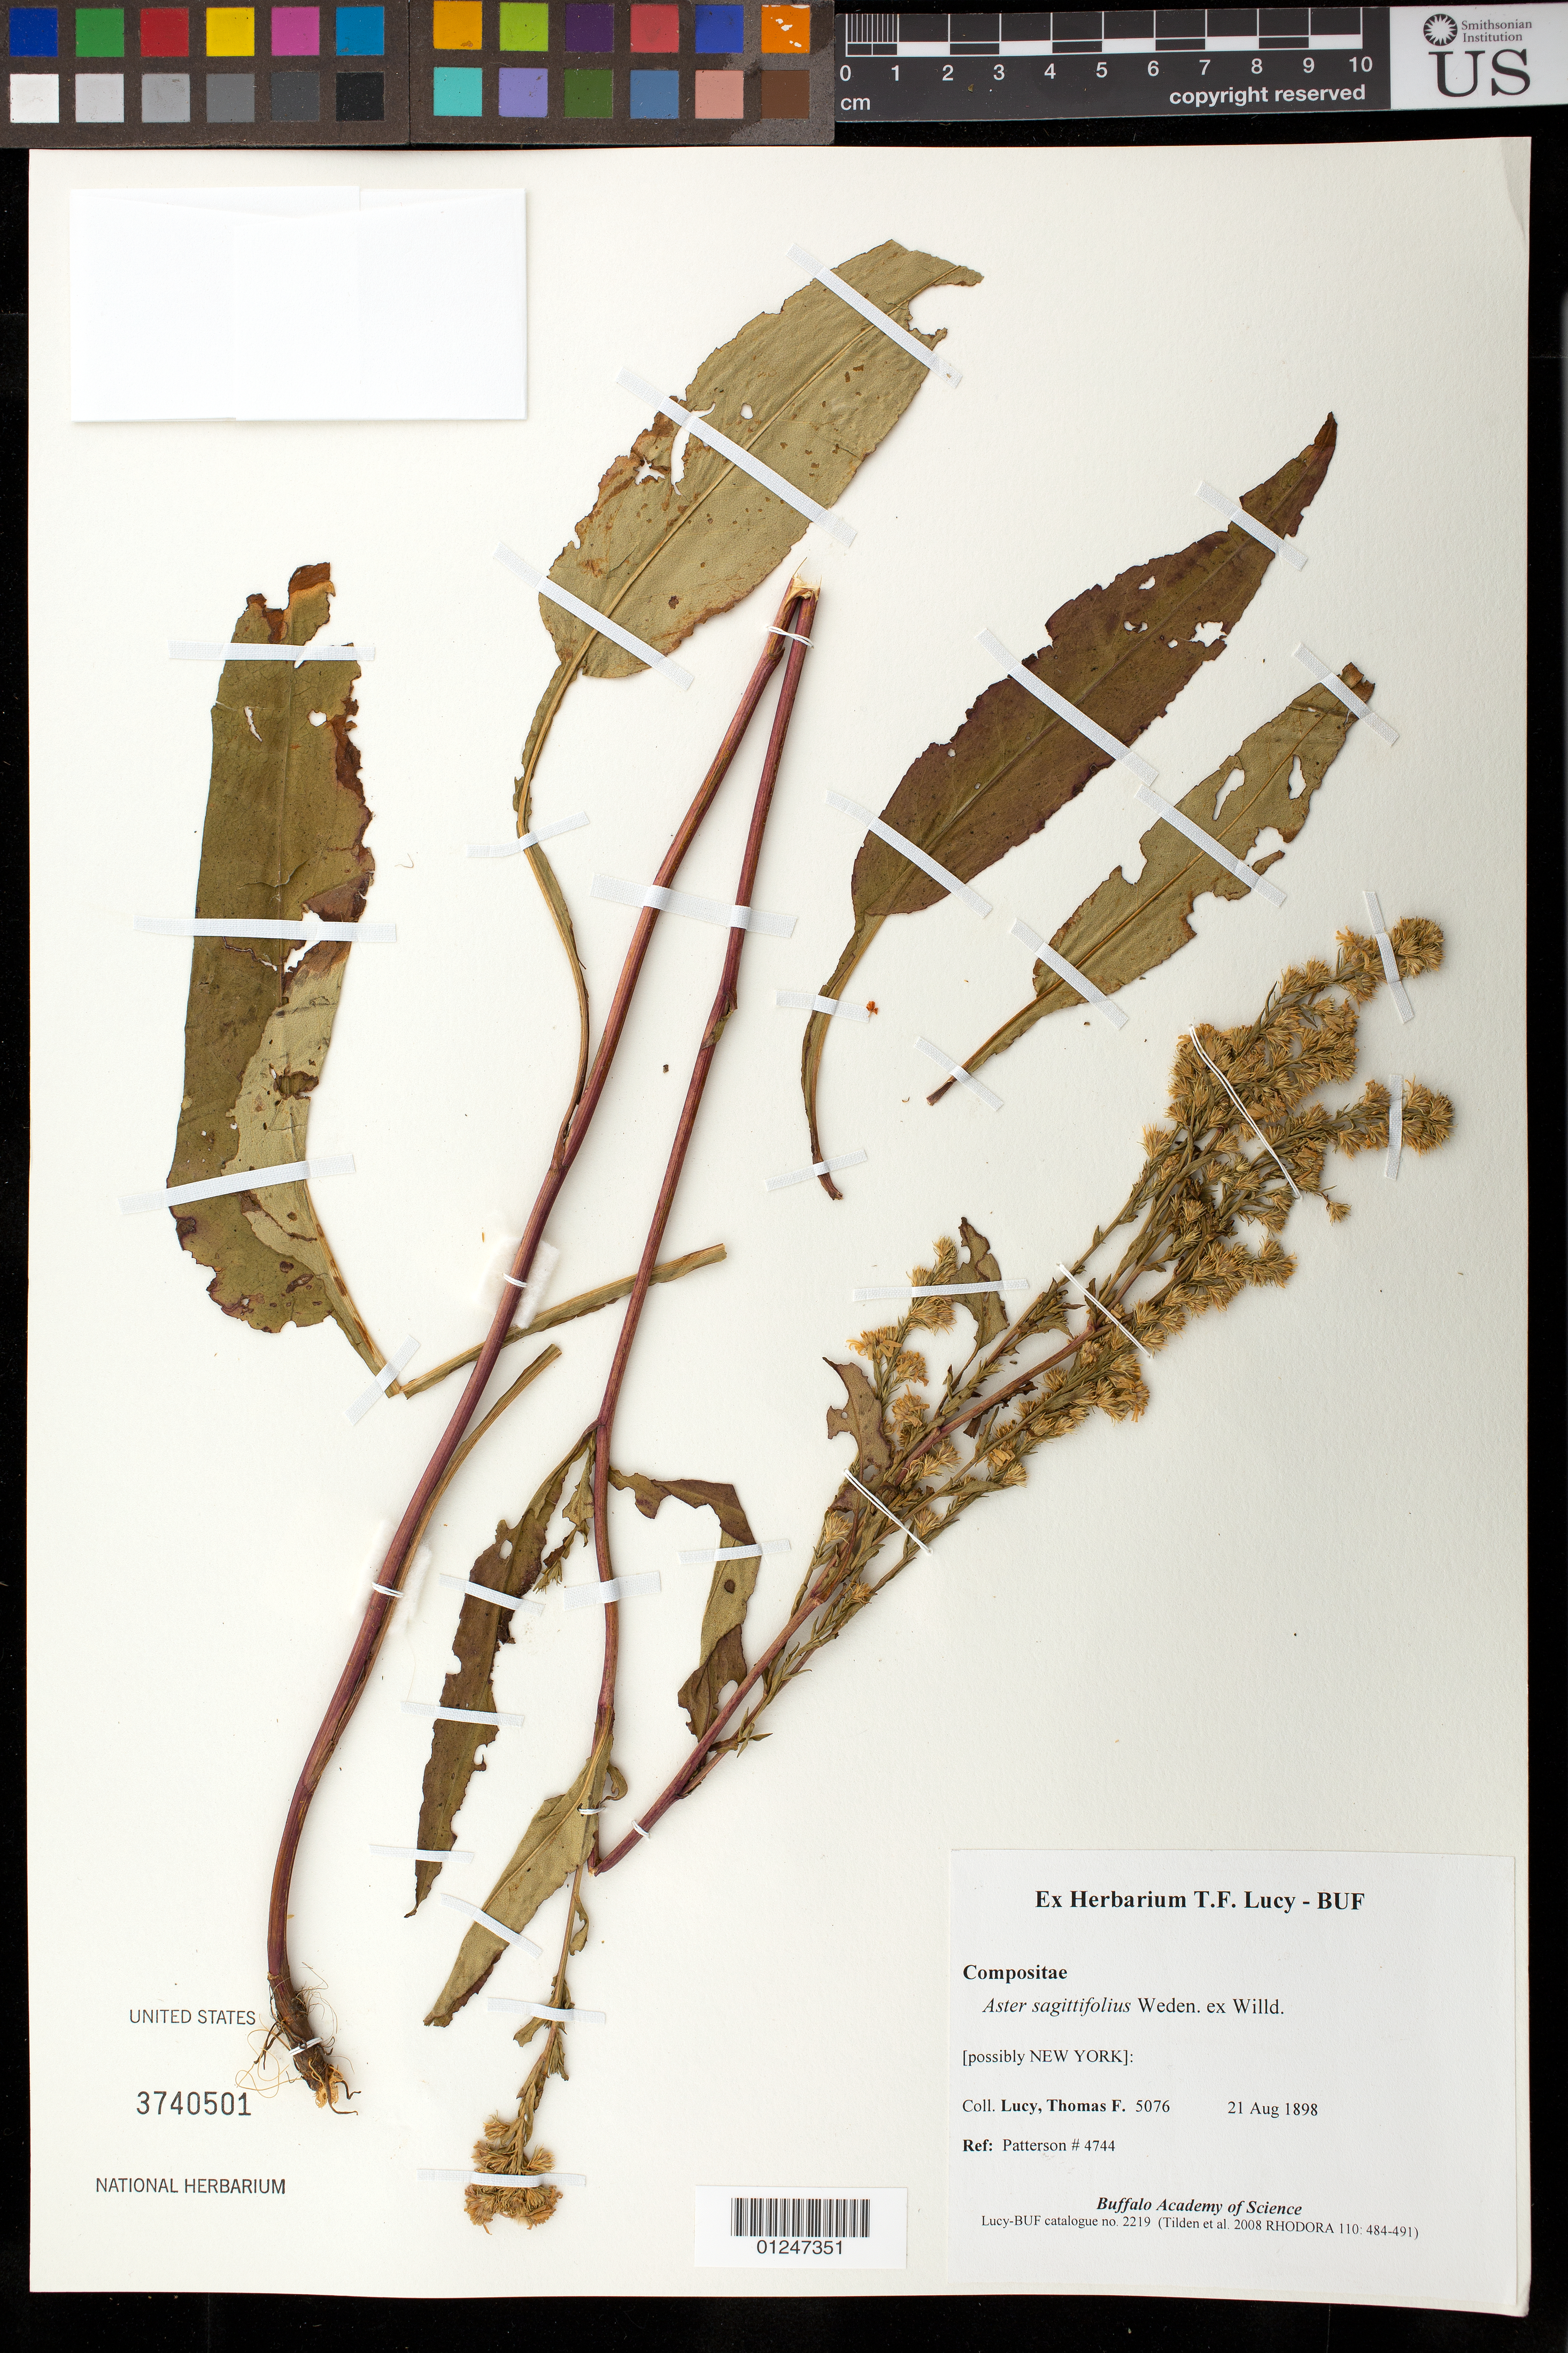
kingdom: Plantae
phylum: Tracheophyta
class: Magnoliopsida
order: Asterales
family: Asteraceae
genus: Symphyotrichum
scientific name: Symphyotrichum sagittifolium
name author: (Wedem. ex Willd.) G.L. Nesom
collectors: T. Lucy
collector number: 5076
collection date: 1898-08-21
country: United States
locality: Possible New York.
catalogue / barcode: US 3740501